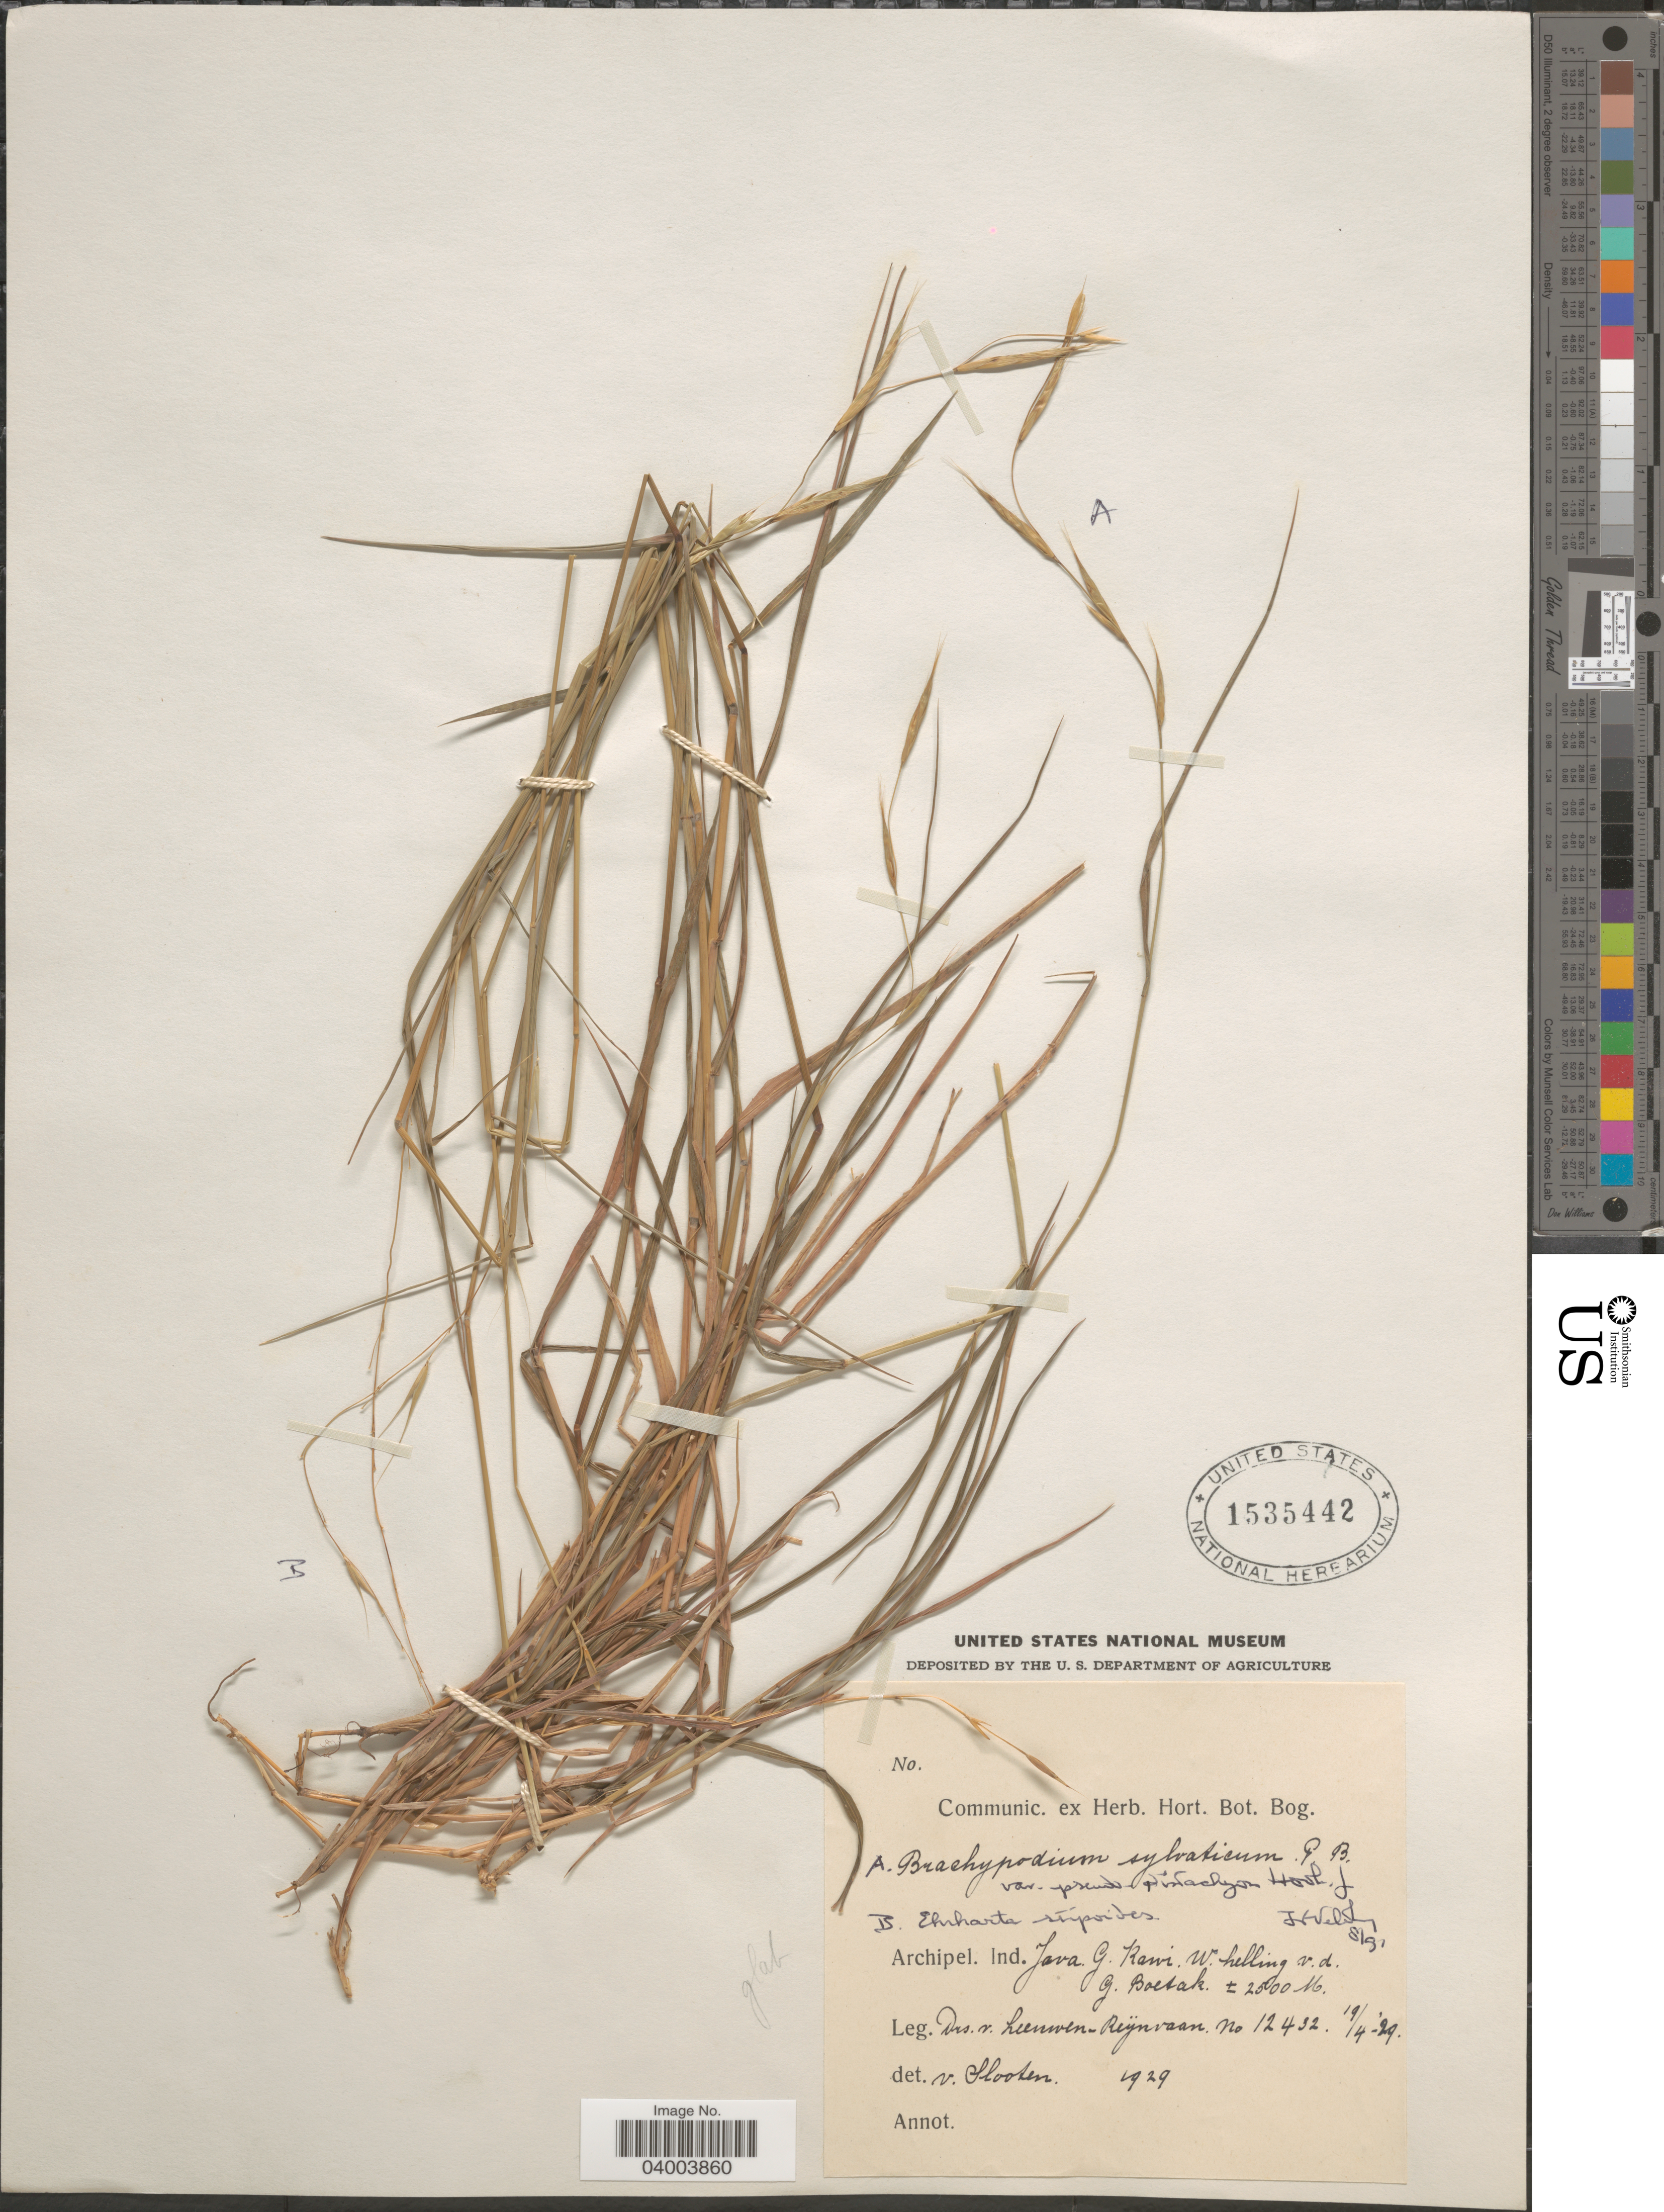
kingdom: Plantae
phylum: Tracheophyta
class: Liliopsida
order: Poales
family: Poaceae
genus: Brachypodium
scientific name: Brachypodium sylvaticum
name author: (Huds.) P. Beauv.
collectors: Leeuwen-Reijnvaarn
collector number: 12432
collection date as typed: Transcribed d/m/y: 19/4/29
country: Indonesia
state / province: Java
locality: Archipel. Ind. Java G. Rawi. W. helling v.d. G. Boetak.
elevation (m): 2500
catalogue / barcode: US 1535442